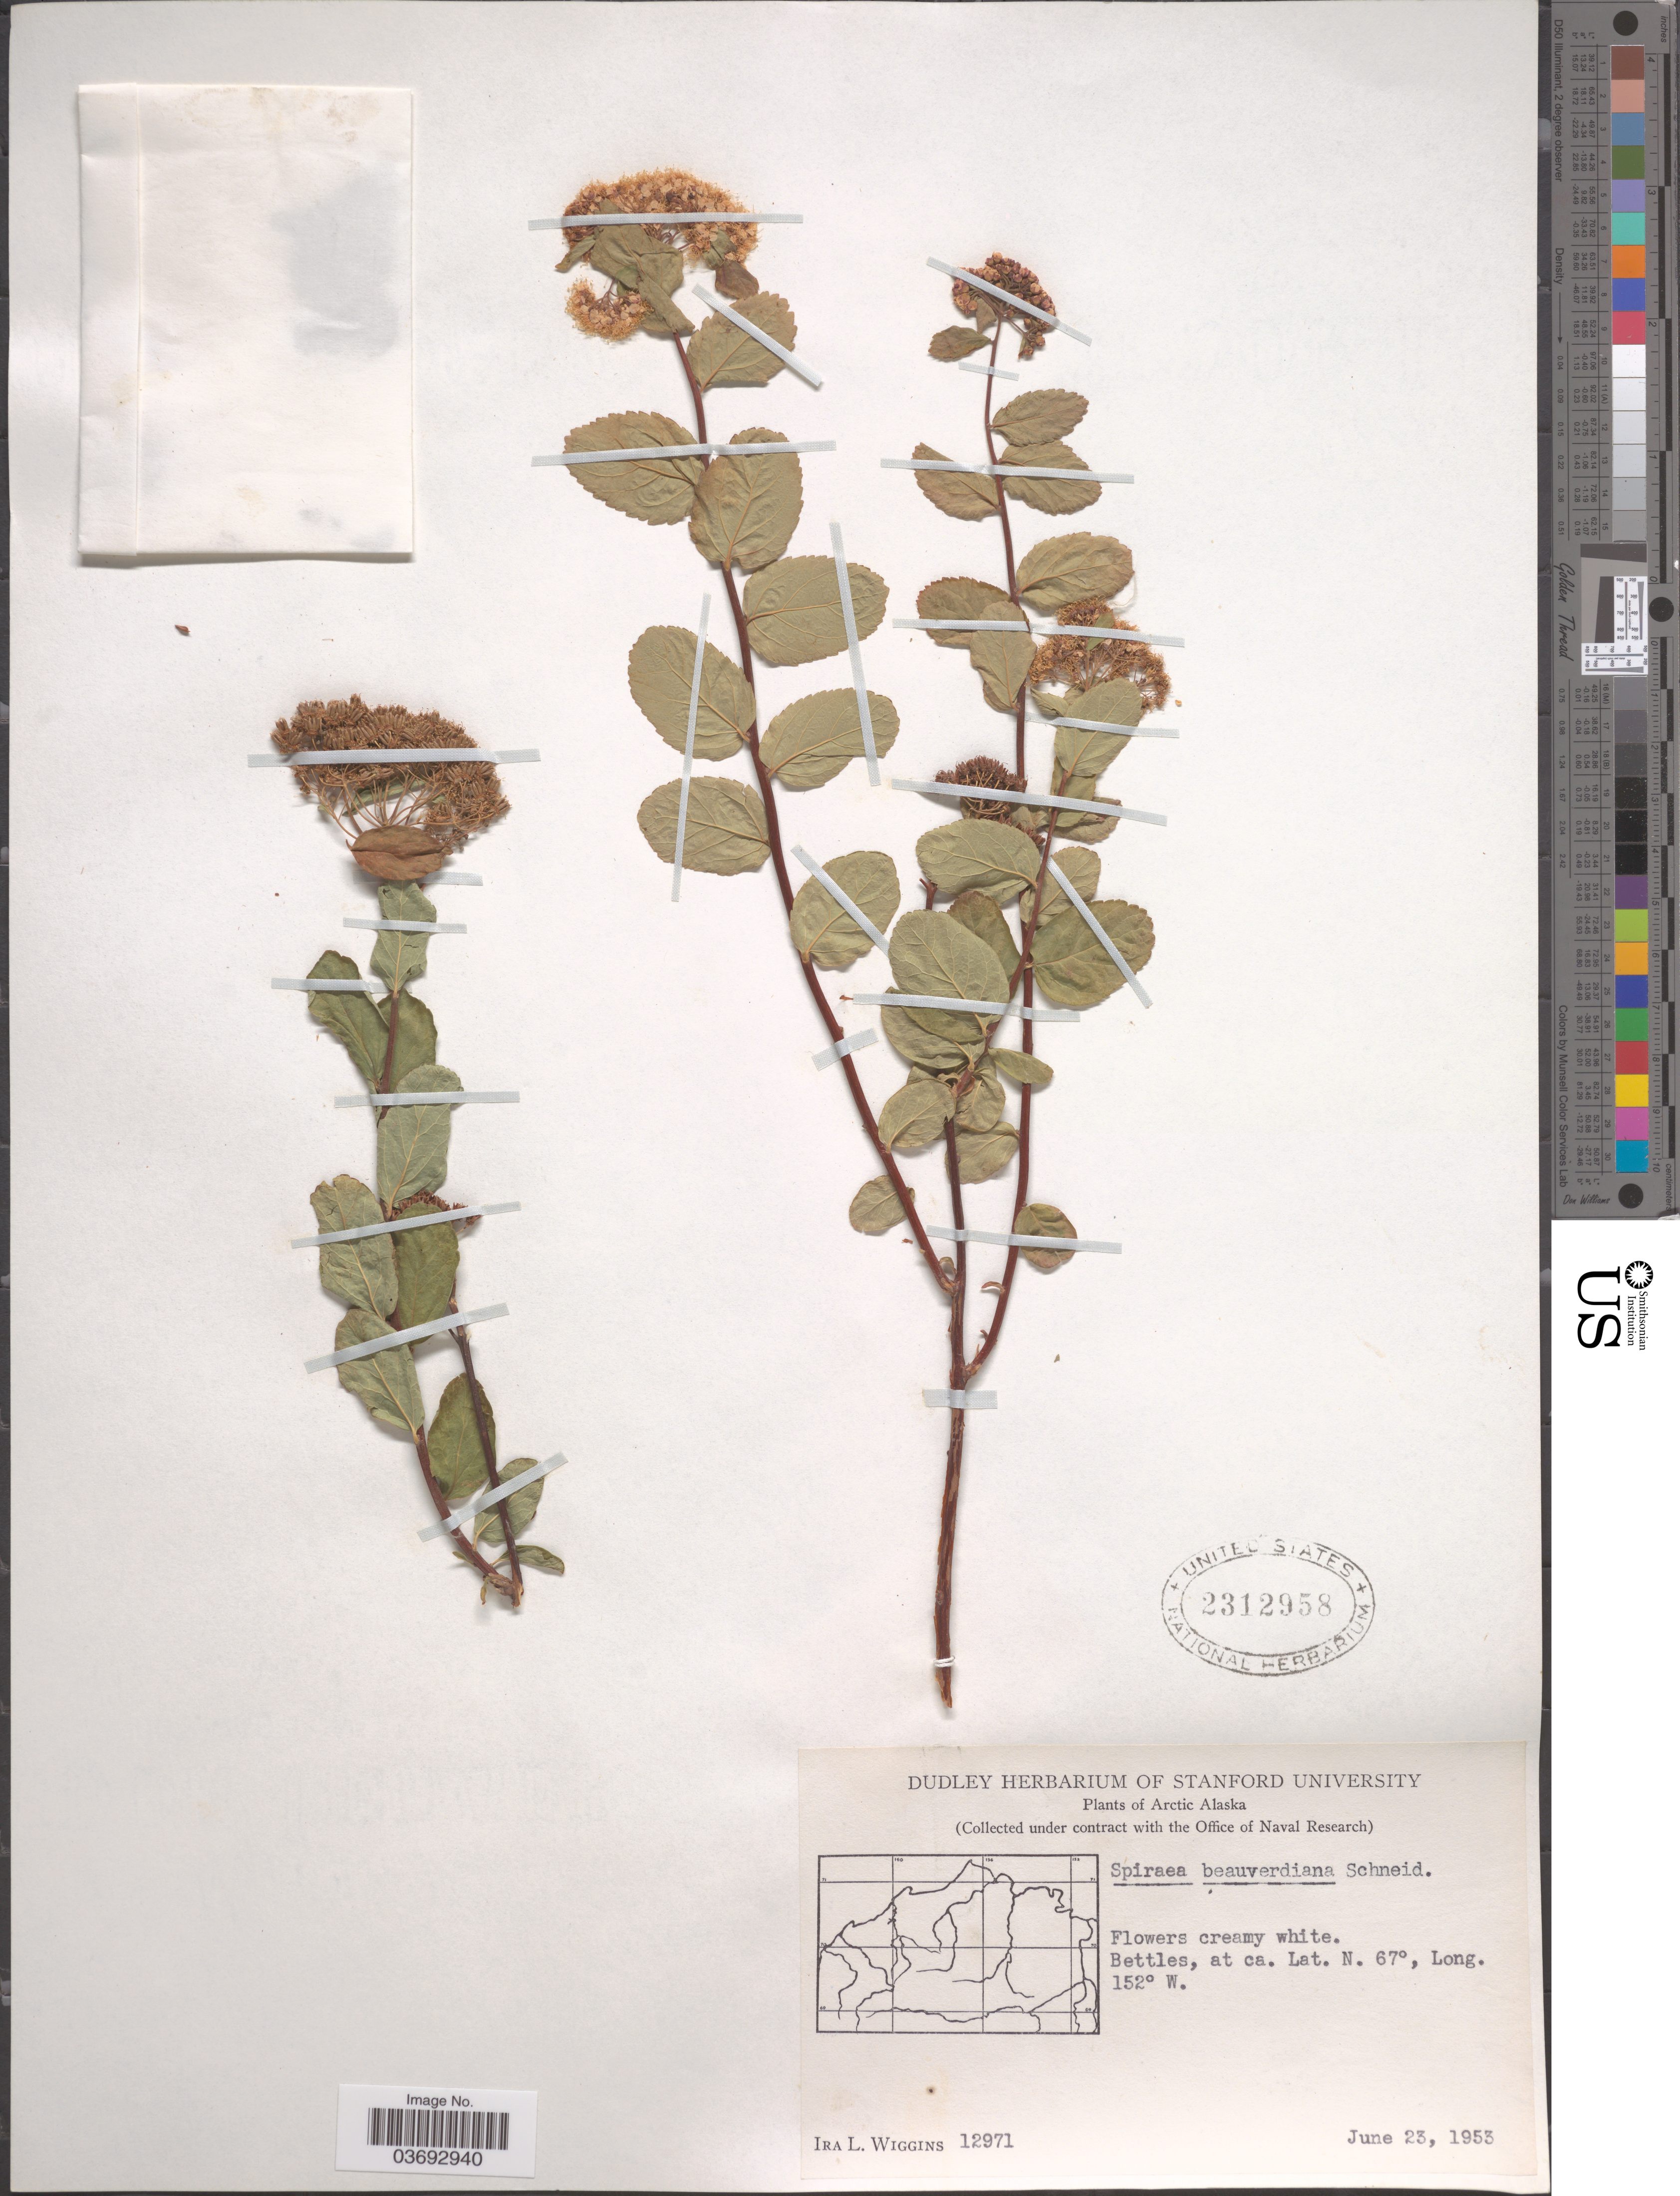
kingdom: Plantae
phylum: Tracheophyta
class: Magnoliopsida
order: Rosales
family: Rosaceae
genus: Spiraea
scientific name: Spiraea stevenii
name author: (C.K. Schneid.) Rydb.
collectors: I. L. Wiggins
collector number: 12971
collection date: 1953-06-23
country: United States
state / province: Alaska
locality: Arctic Alaska. Bettles.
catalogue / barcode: US 2312958